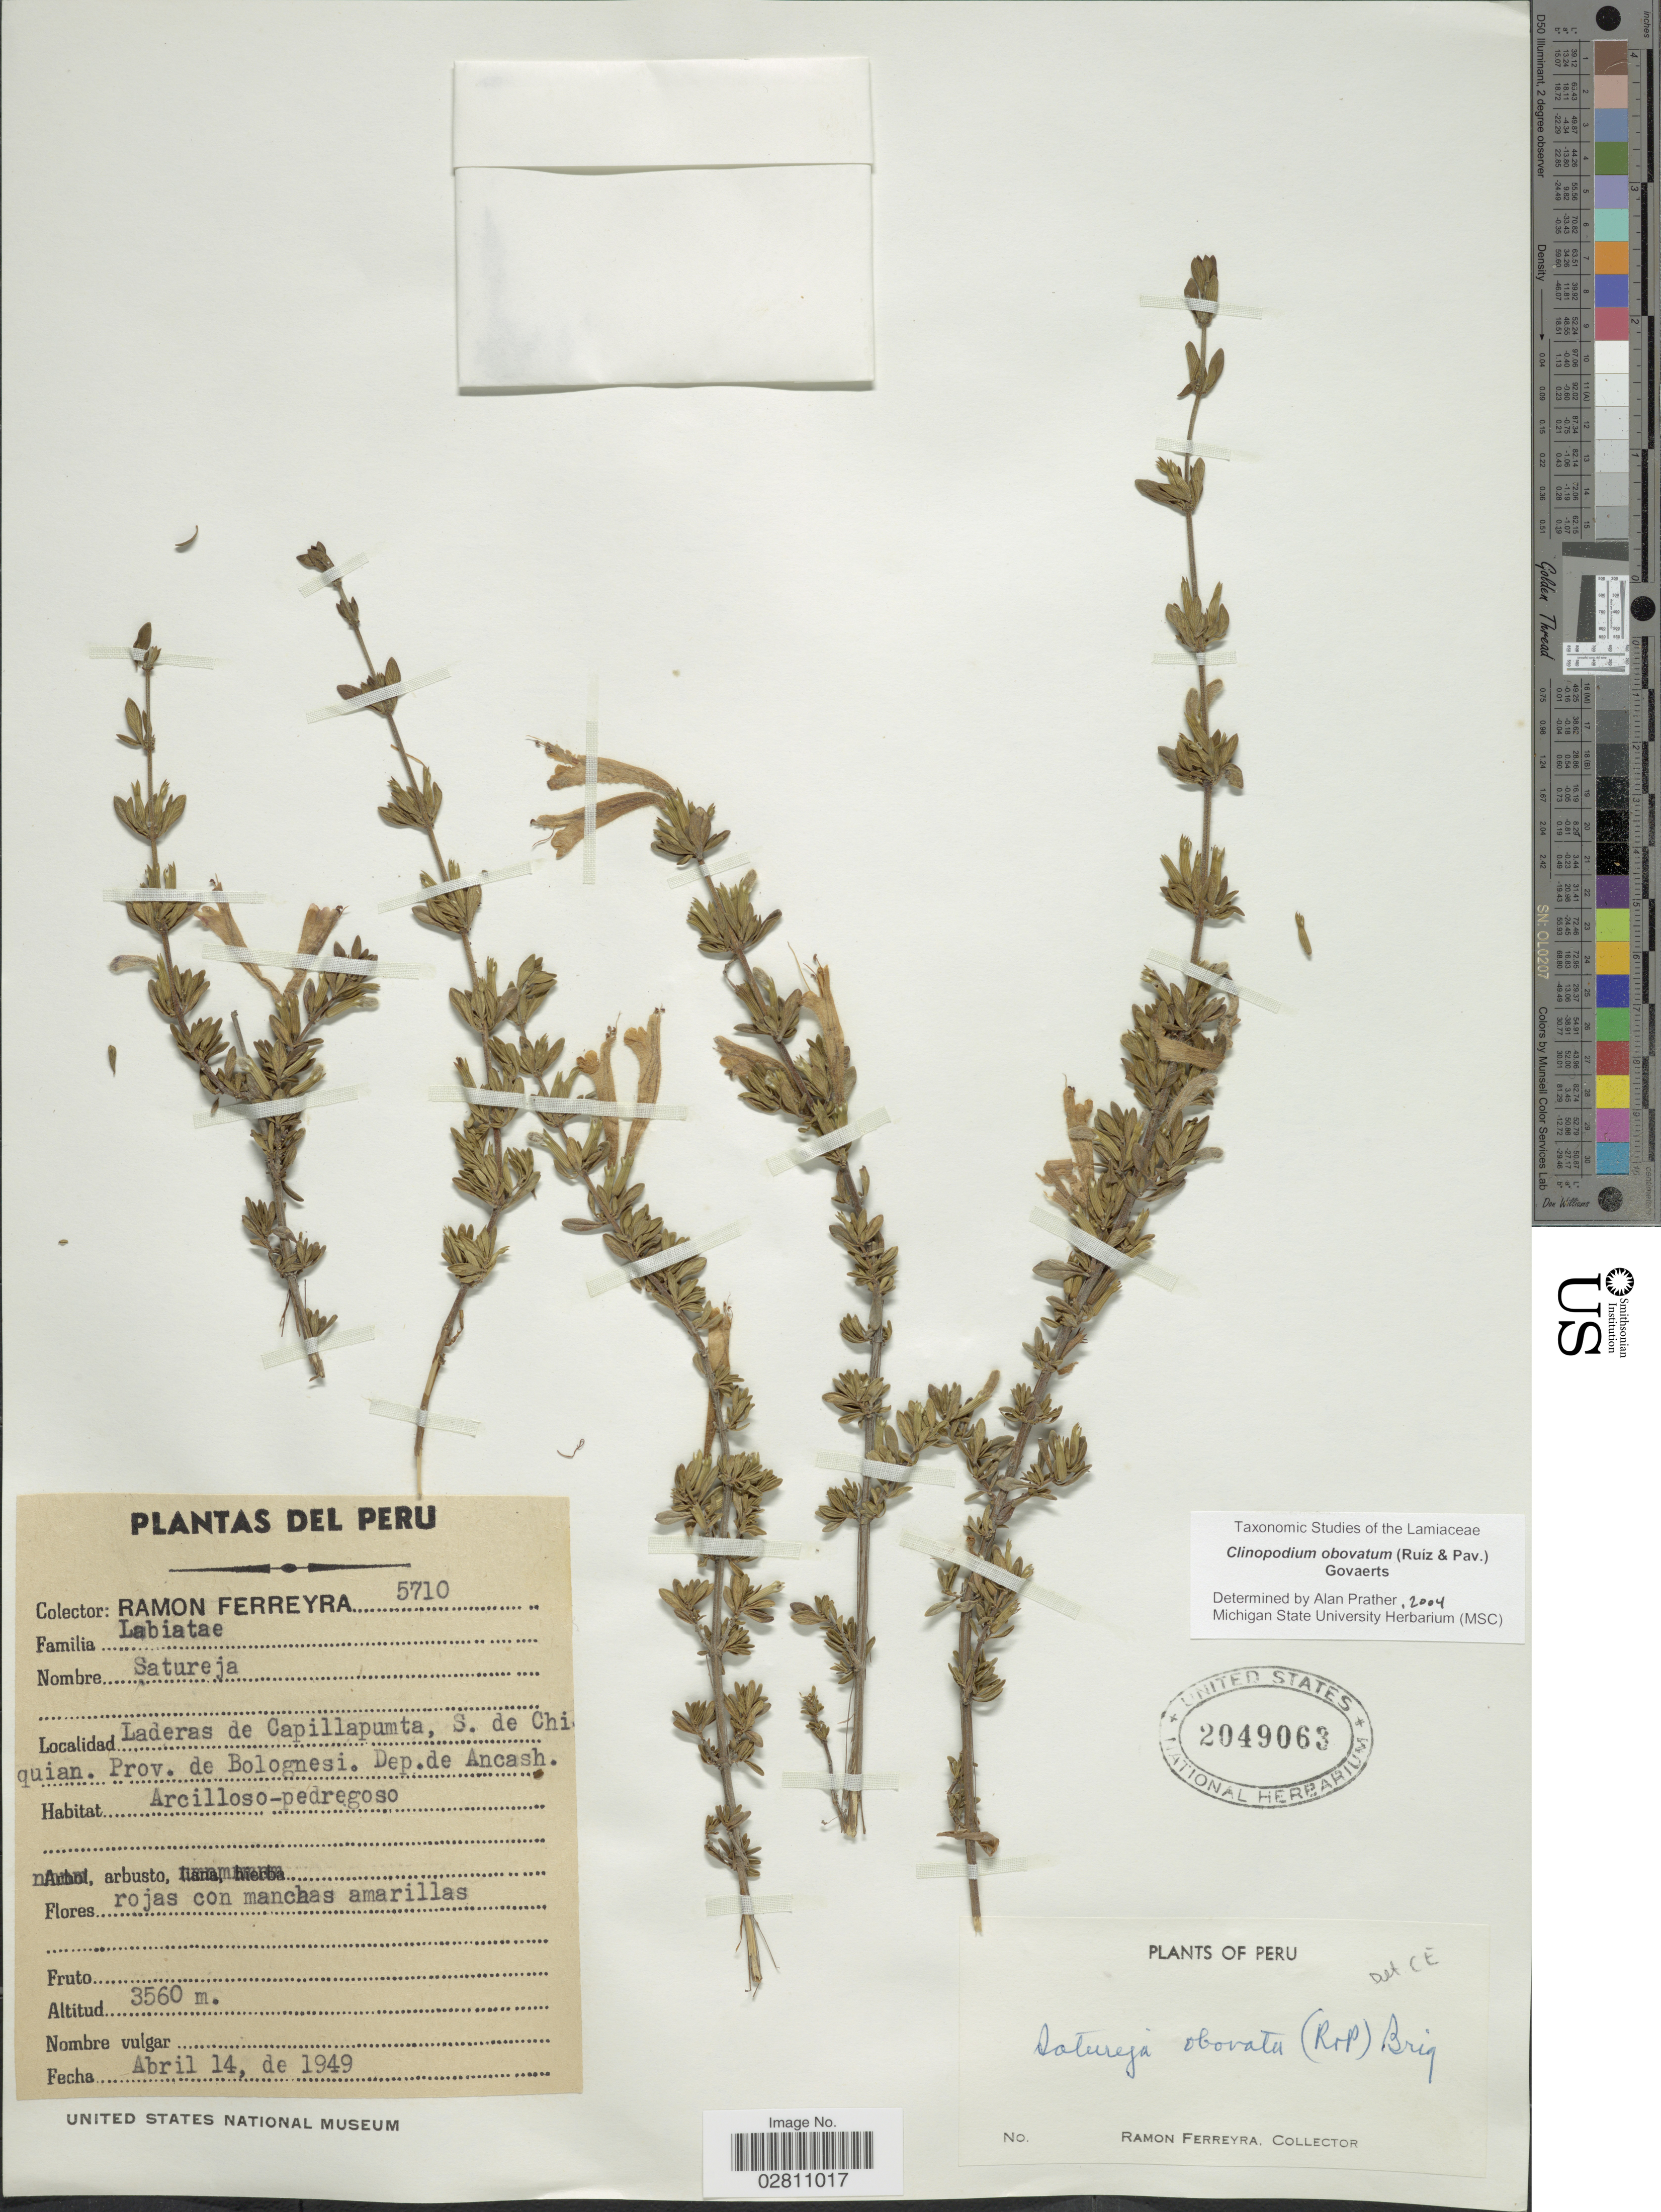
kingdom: Plantae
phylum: Tracheophyta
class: Magnoliopsida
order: Lamiales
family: Lamiaceae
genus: Clinopodium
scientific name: Clinopodium obovatum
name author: (Ruiz & Pav.) Govaerts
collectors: R. A. Ferreyra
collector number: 5710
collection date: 1949-04-14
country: Peru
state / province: Ancash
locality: Laderas de Capillapumta, S. de Chiquian, Prov. de Bolognesi, Dep. de Ancash.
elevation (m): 3560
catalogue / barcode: US 2049063